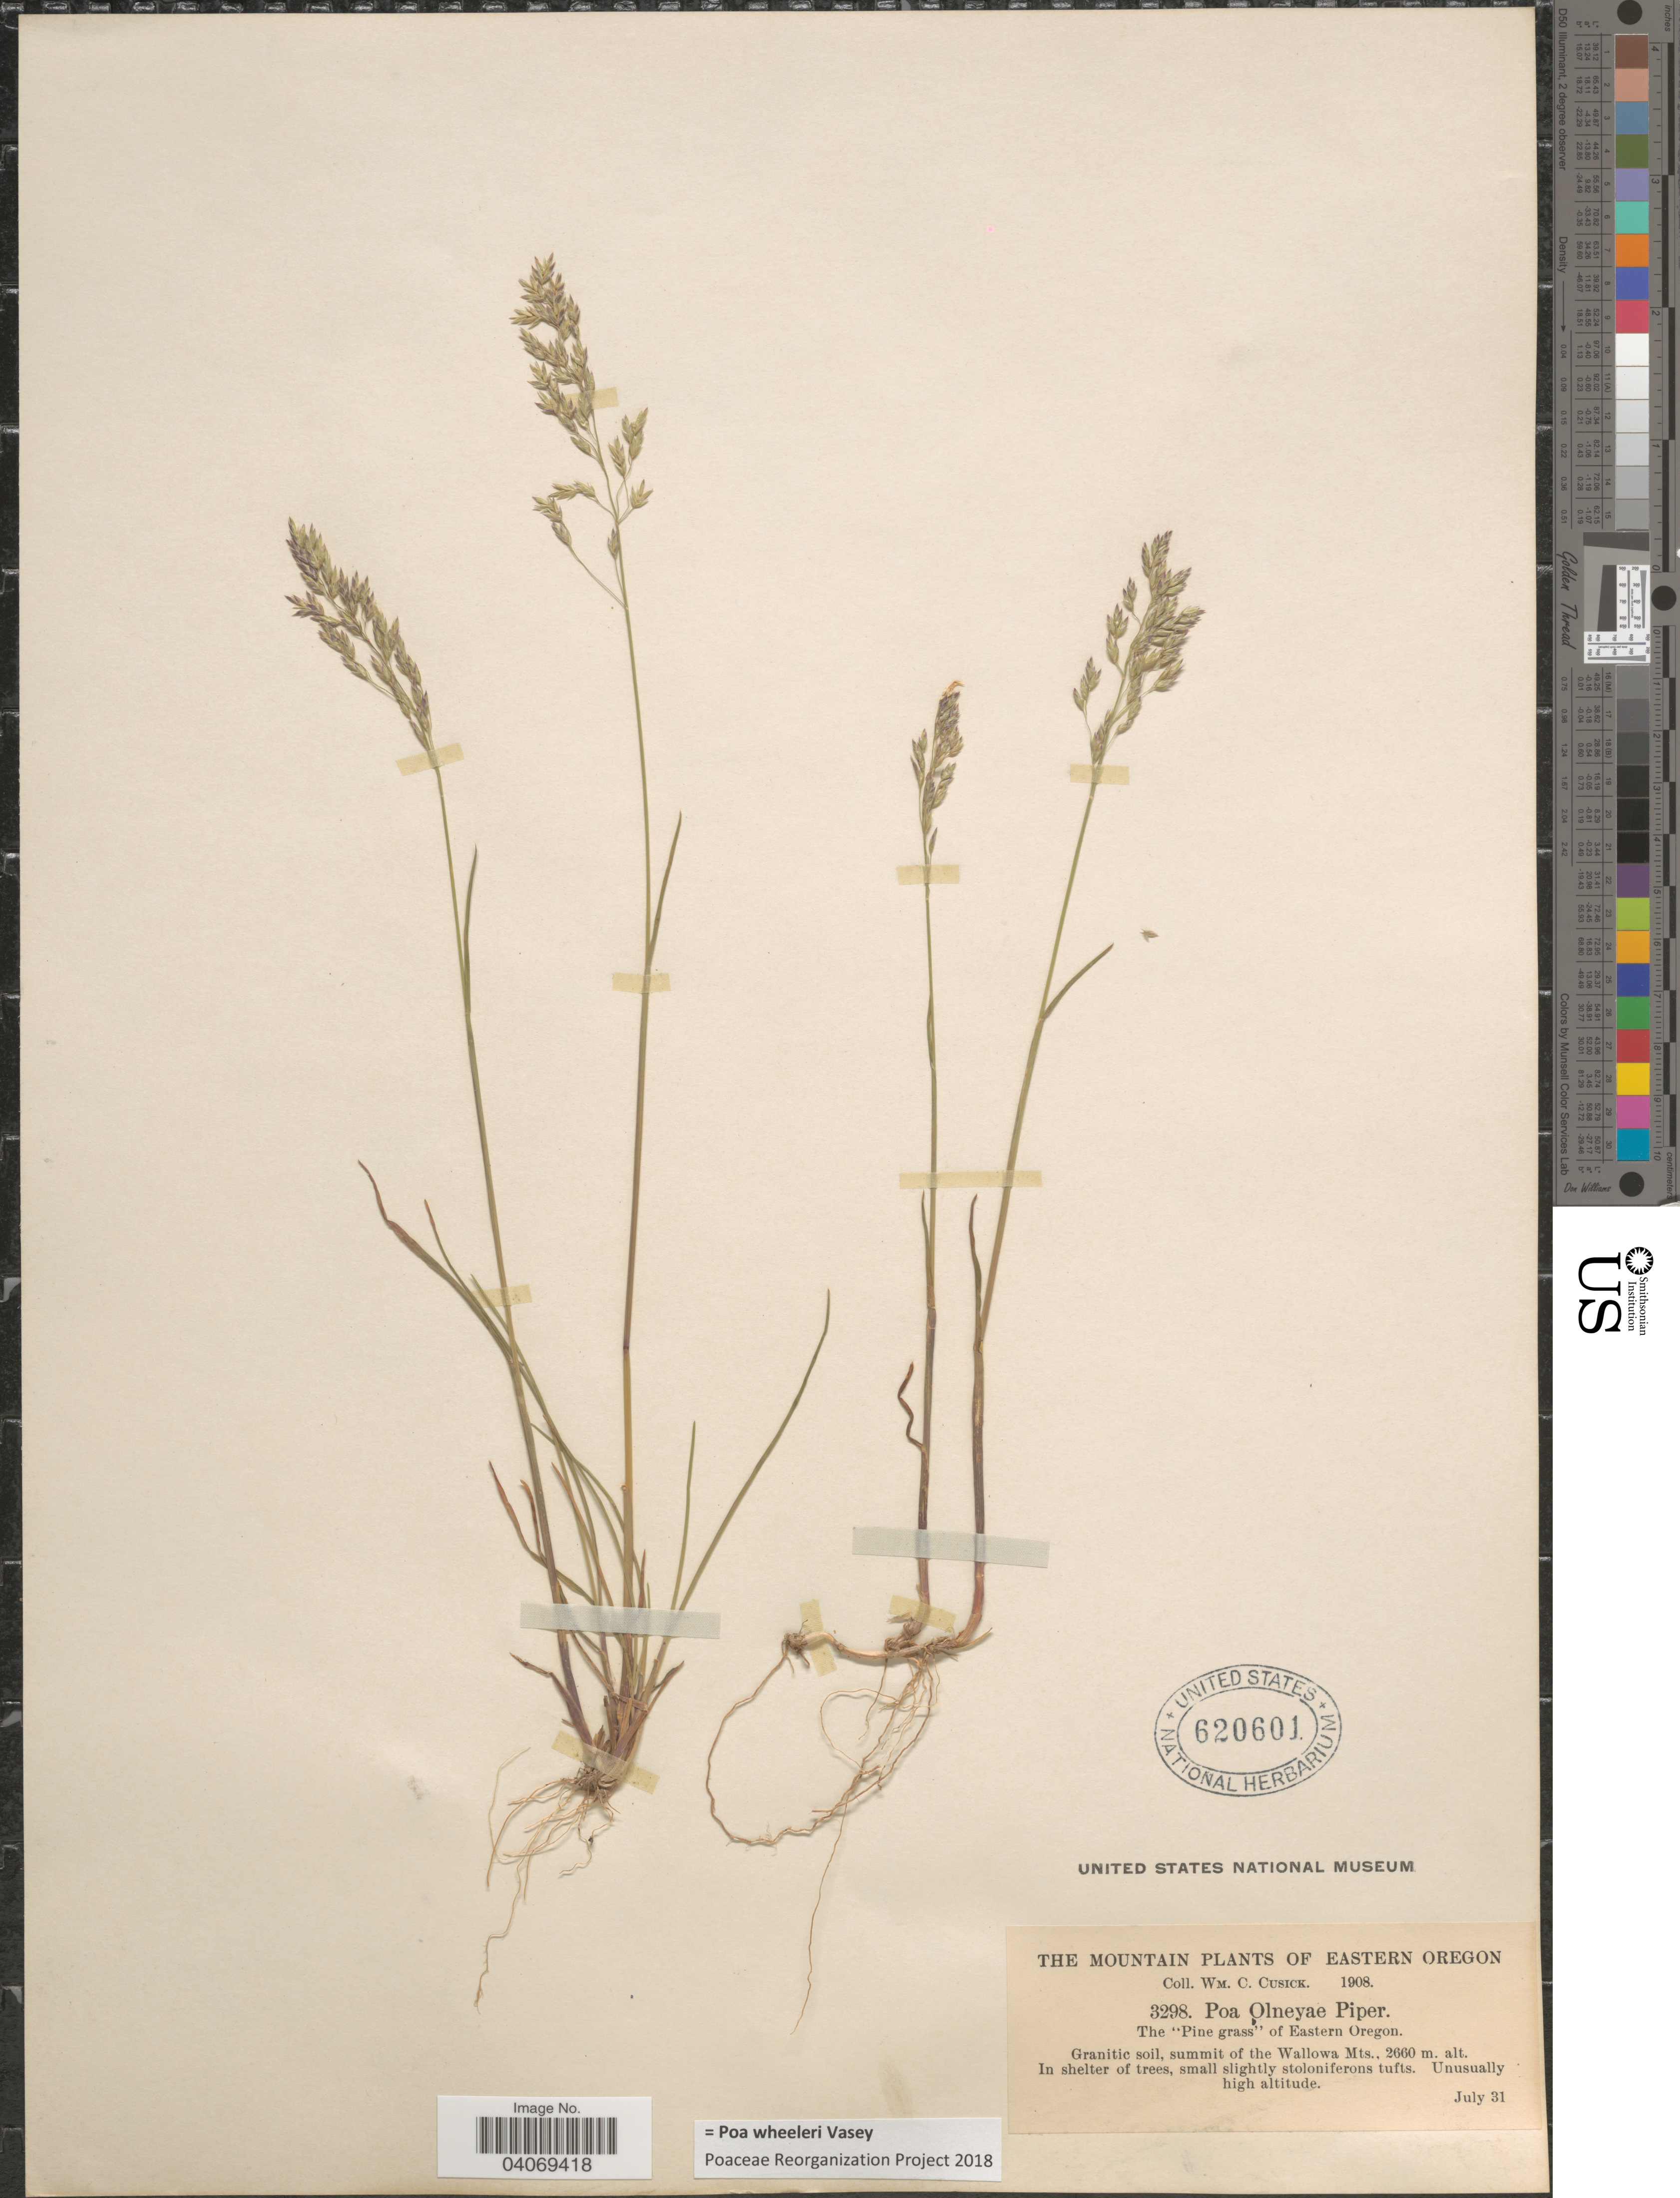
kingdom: Plantae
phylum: Tracheophyta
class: Liliopsida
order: Poales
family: Poaceae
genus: Poa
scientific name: Poa wheeleri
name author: Vasey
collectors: W. C. Cusick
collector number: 3298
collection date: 1908-07-31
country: United States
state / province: Oregon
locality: The Mountain Plants of Eastern Oregon. The "Pine grass" of Eastern Oregon. Granitic soil, summit of the Wallowa Mts. In shelter of trees, small slightly stoloniferons tufts.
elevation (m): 2660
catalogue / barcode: US 620601